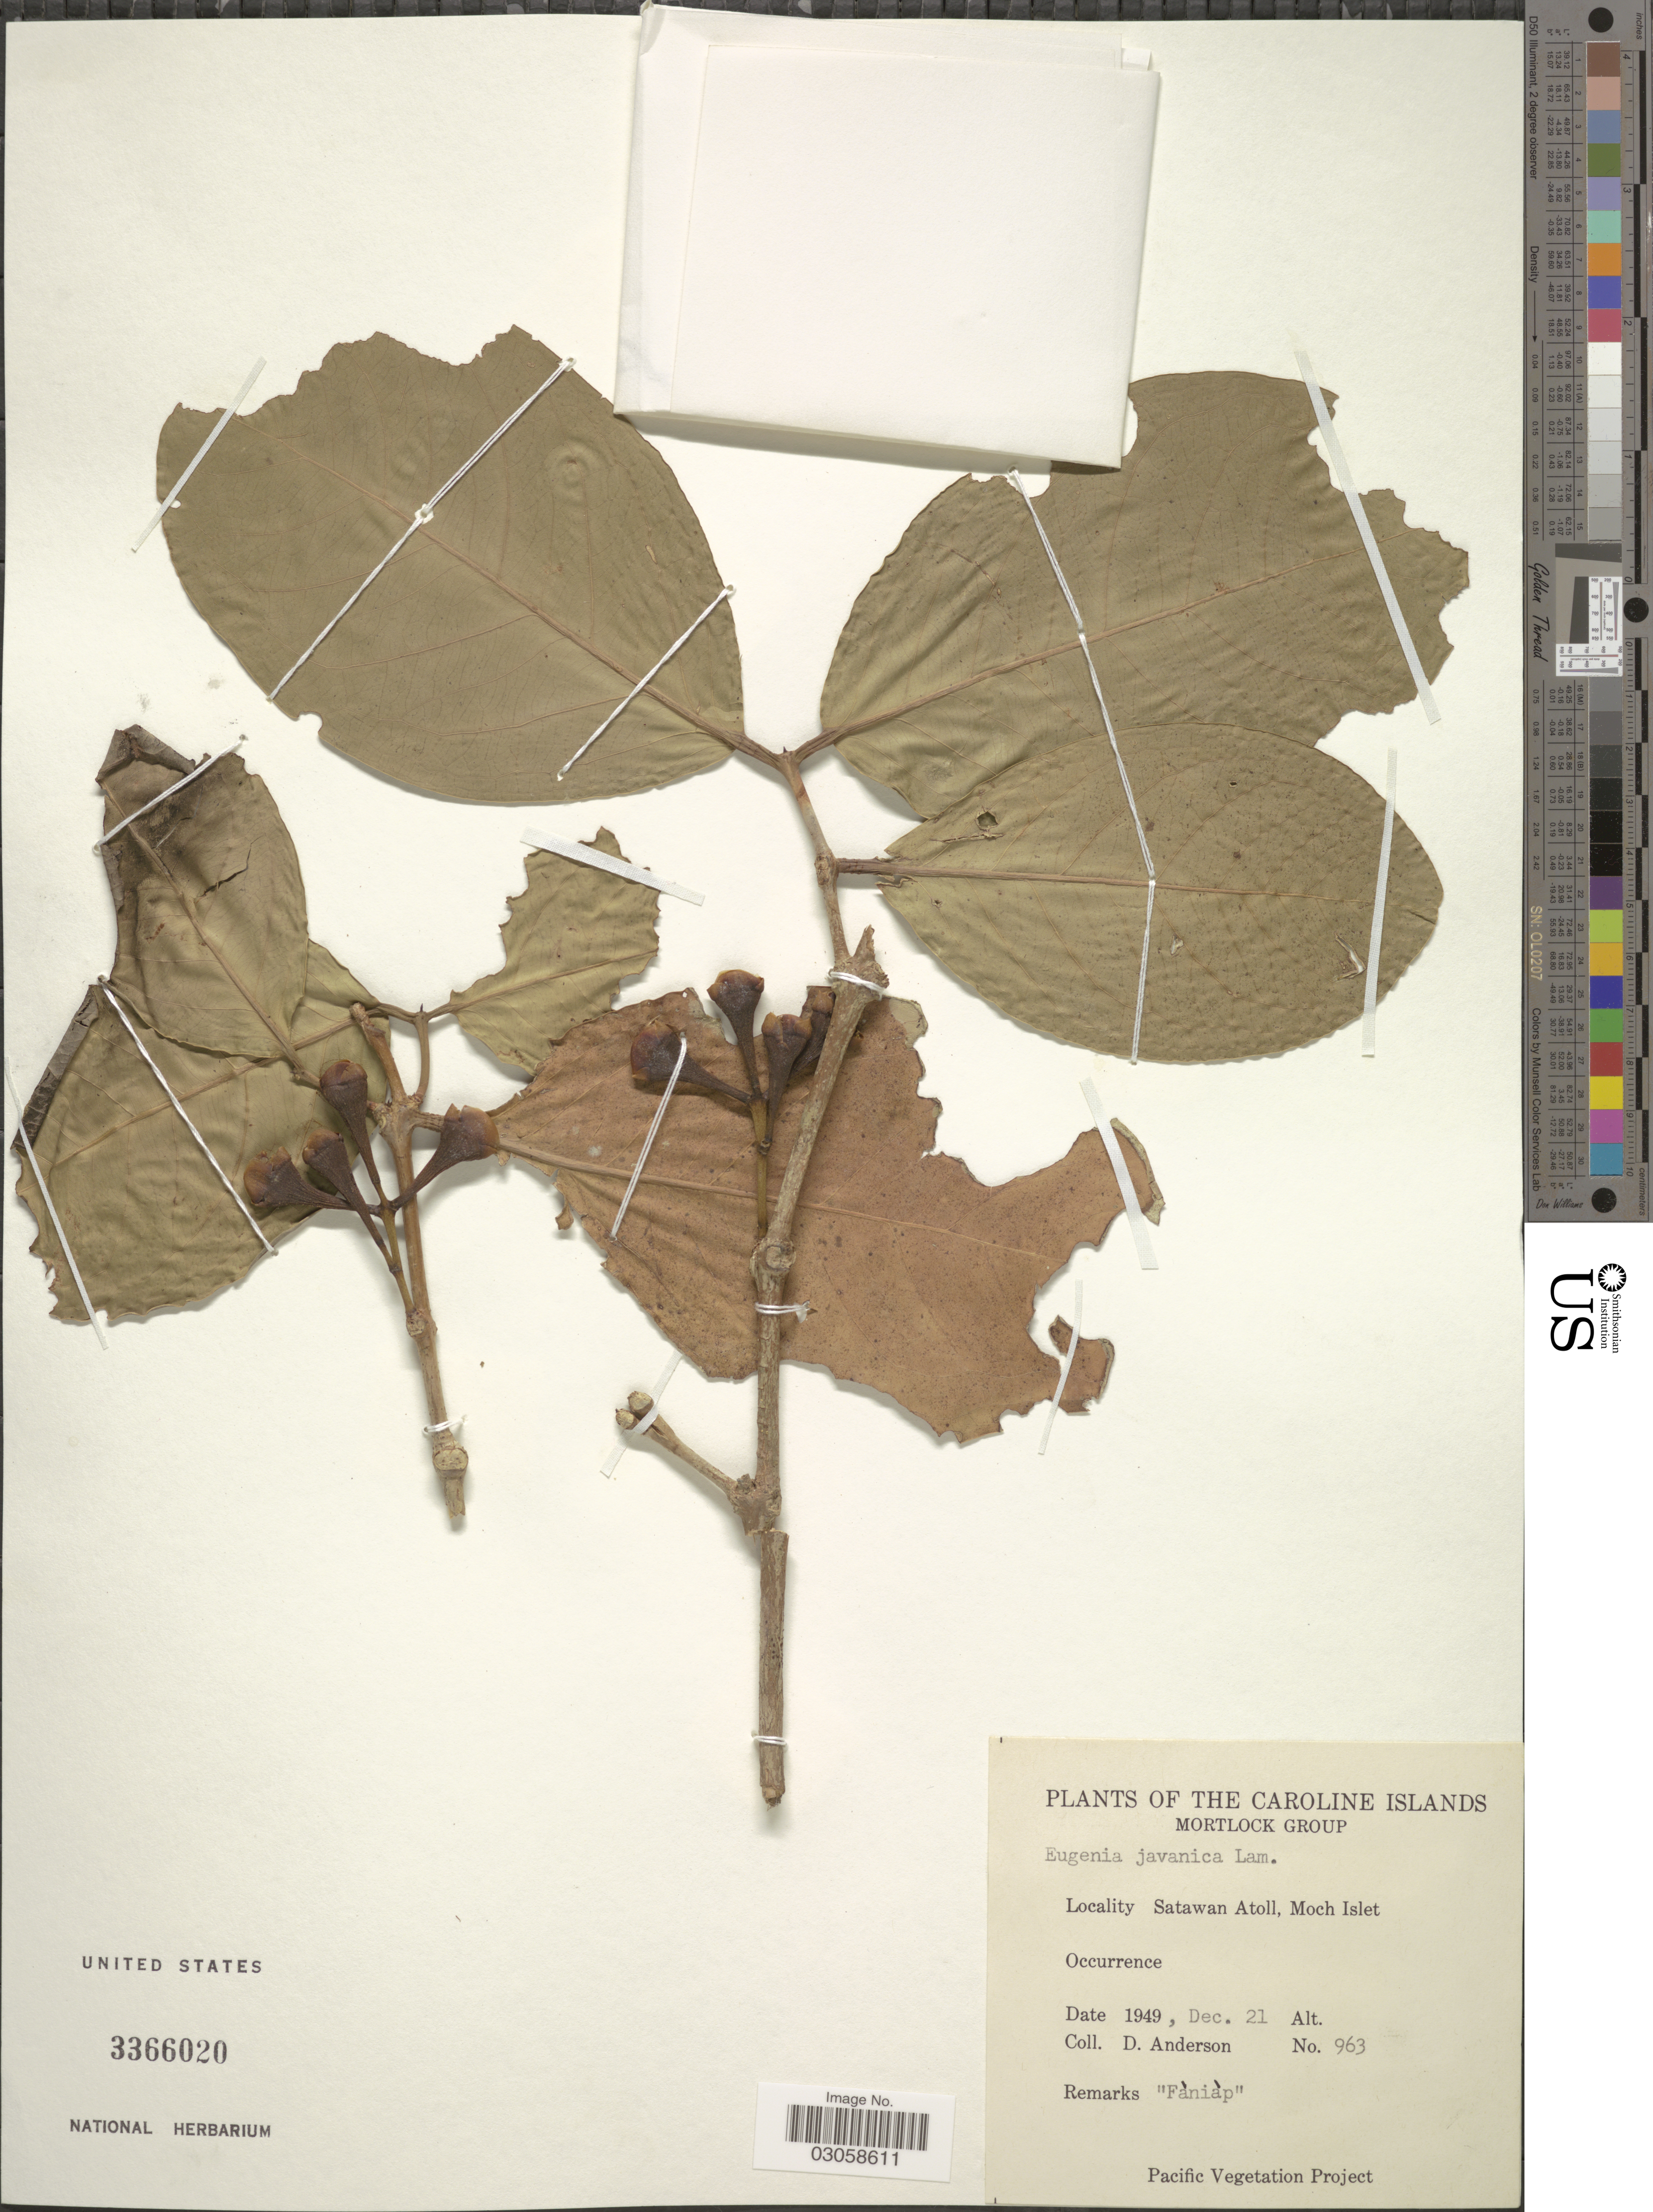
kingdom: Plantae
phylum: Tracheophyta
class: Magnoliopsida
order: Myrtales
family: Myrtaceae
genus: Syzygium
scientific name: Syzygium samarangense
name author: (Blume) Merr. & L.M. Perry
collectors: D. Anderson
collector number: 963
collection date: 1949-12-21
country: Micronesia, Federated States of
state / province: Truk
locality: Caroline Islands. Mortlock Group. Satawan Atoll, Moch Islet.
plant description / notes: Cited by Byng et al., Phytotaxa 427(2): 124. 2019.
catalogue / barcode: US 3366020